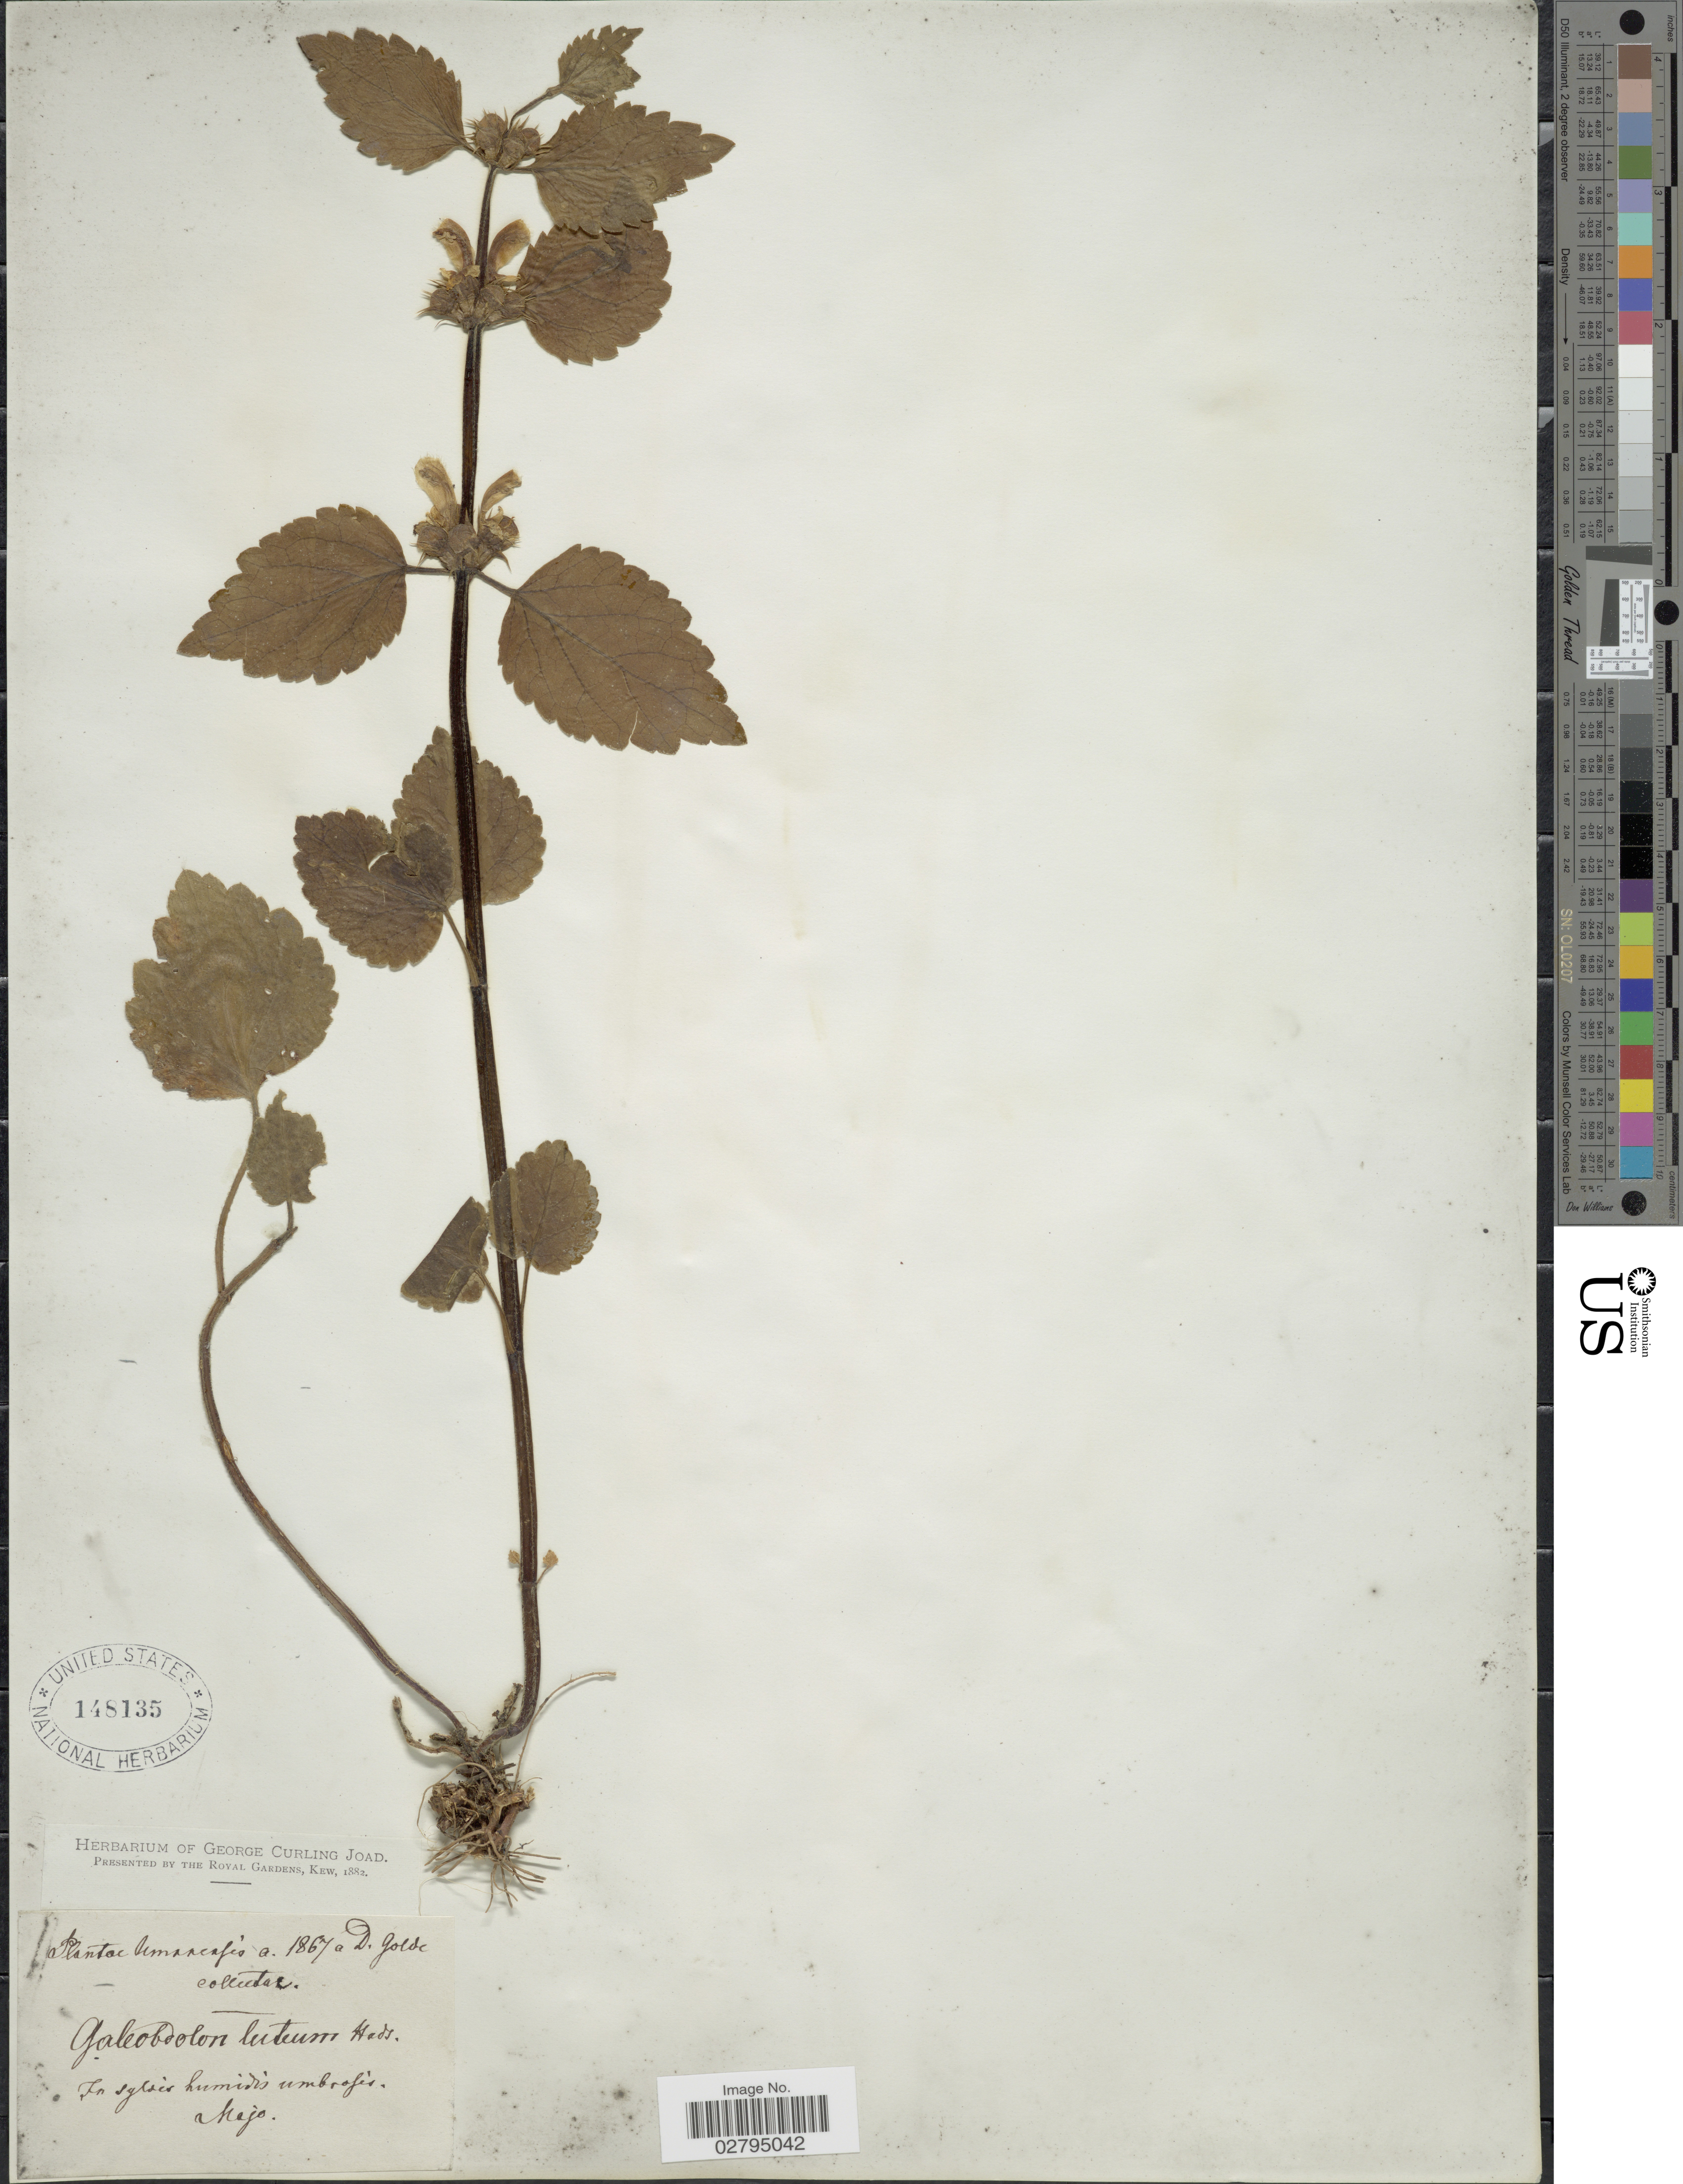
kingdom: Plantae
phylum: Tracheophyta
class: Magnoliopsida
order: Lamiales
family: Lamiaceae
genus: Lamium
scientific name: Lamium galeobdolon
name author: (L.) L.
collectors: D. Golde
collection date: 1867-05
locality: In sylvis humidis umbrosis.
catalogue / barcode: US 148135